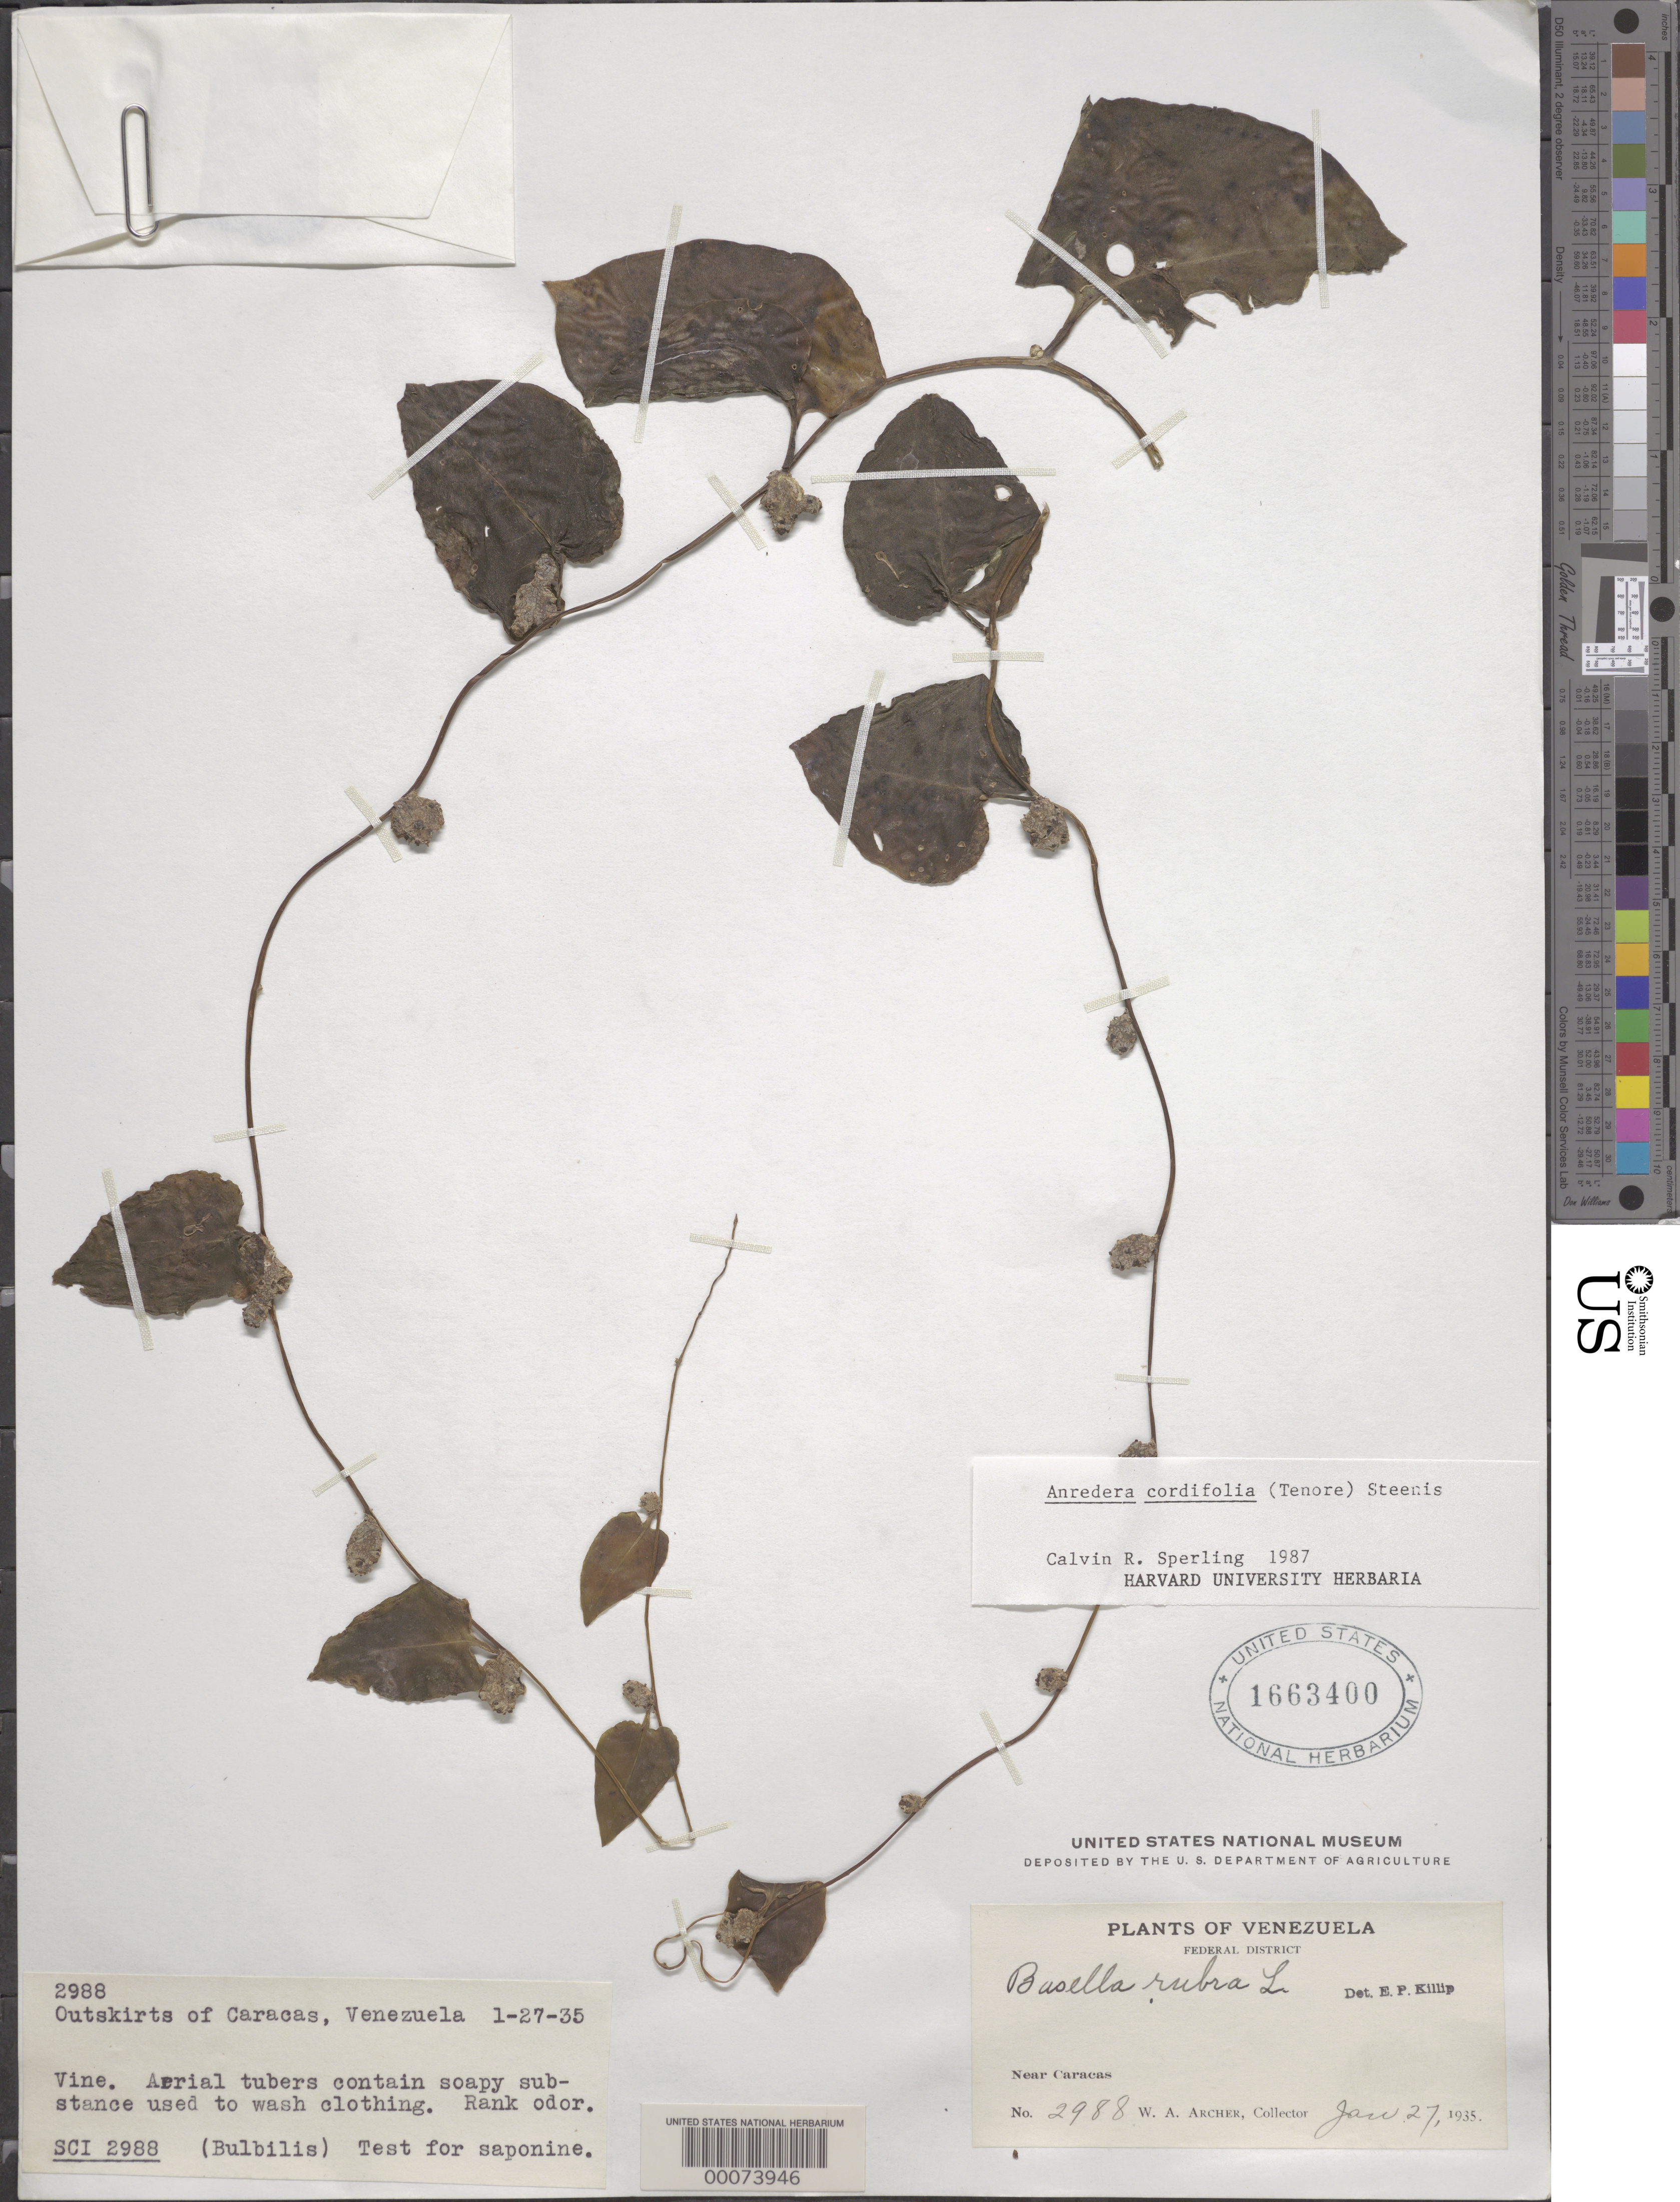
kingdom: Plantae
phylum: Tracheophyta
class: Magnoliopsida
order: Caryophyllales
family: Basellaceae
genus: Anredera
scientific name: Anredera cordifolia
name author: (Ten.) Steenis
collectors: W. Archer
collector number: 2988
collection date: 1935-01-27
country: Venezuela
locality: Outskirts of Caracas. Federal District. Near Caracas.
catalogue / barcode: US 1663400